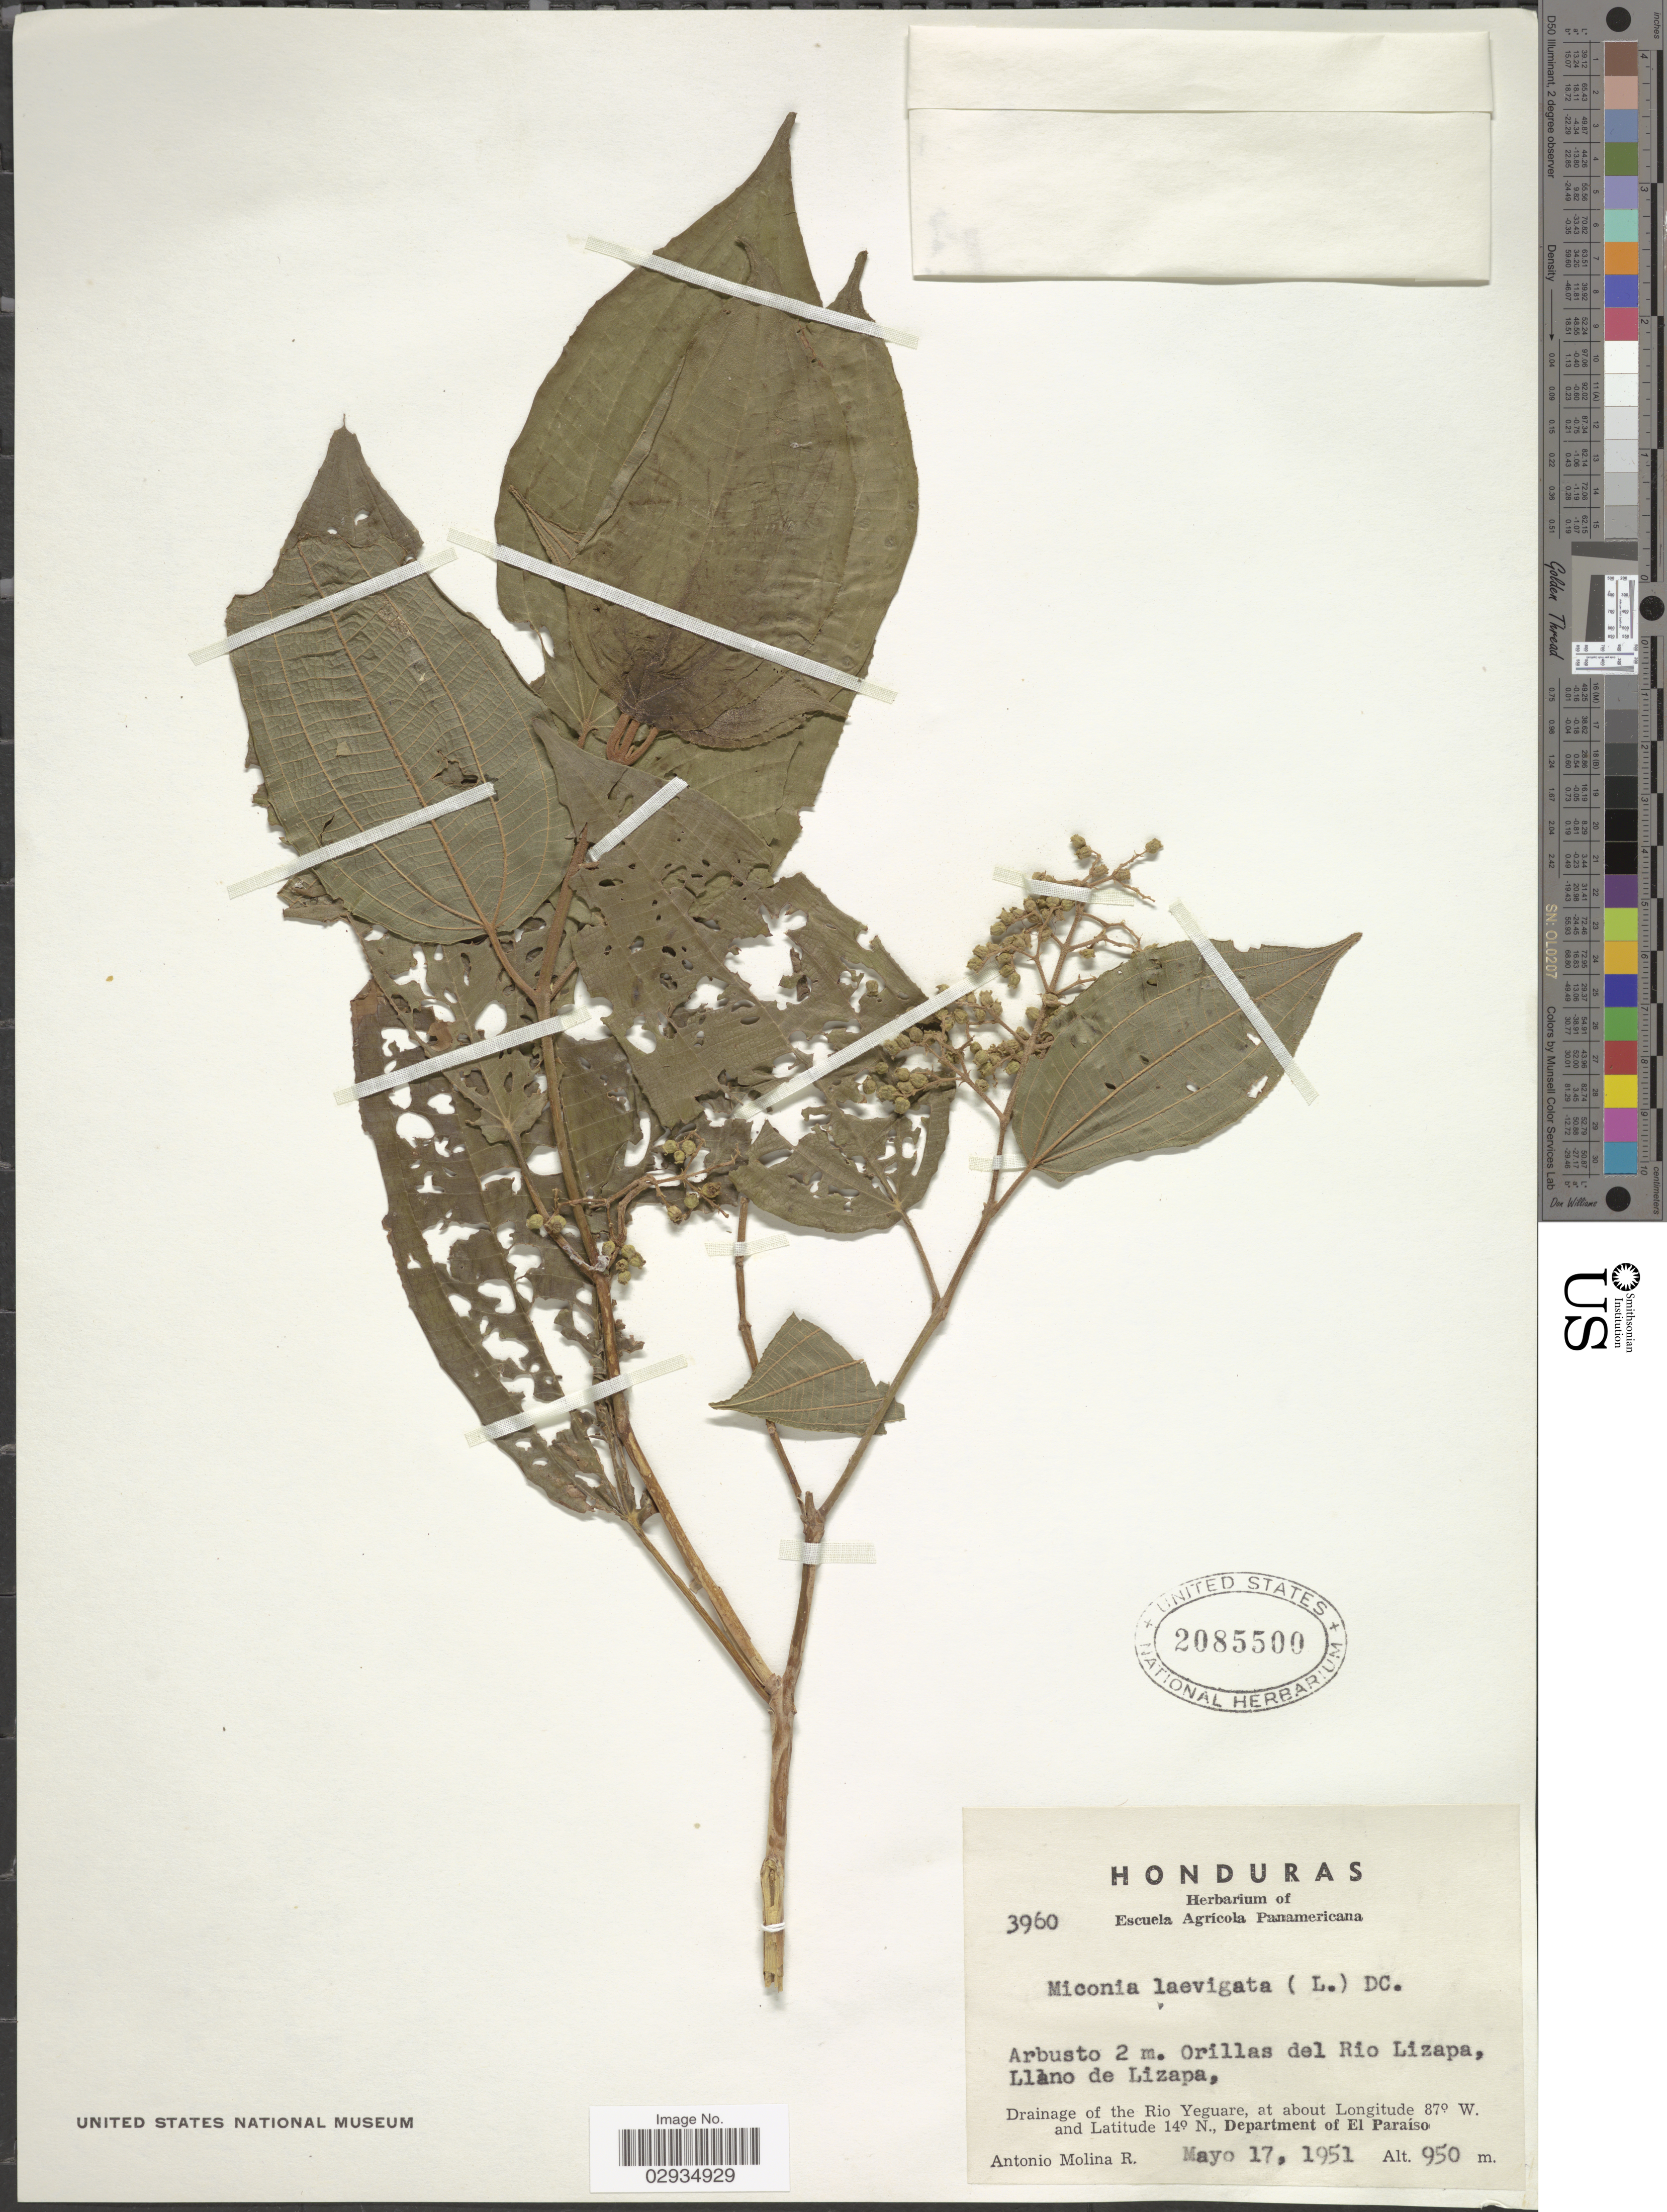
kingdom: Plantae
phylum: Tracheophyta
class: Magnoliopsida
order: Myrtales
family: Melastomataceae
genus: Miconia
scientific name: Miconia laevigata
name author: (L.) D. Don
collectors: A. Molina R.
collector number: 3960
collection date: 1951-05-17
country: Honduras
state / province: El Paraíso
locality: Orillas del Rio Lizapa, Llano de Lizapa, Drainage of the Rio Yeguare, Department of El Paraíso.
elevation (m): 950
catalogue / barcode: US 2085500